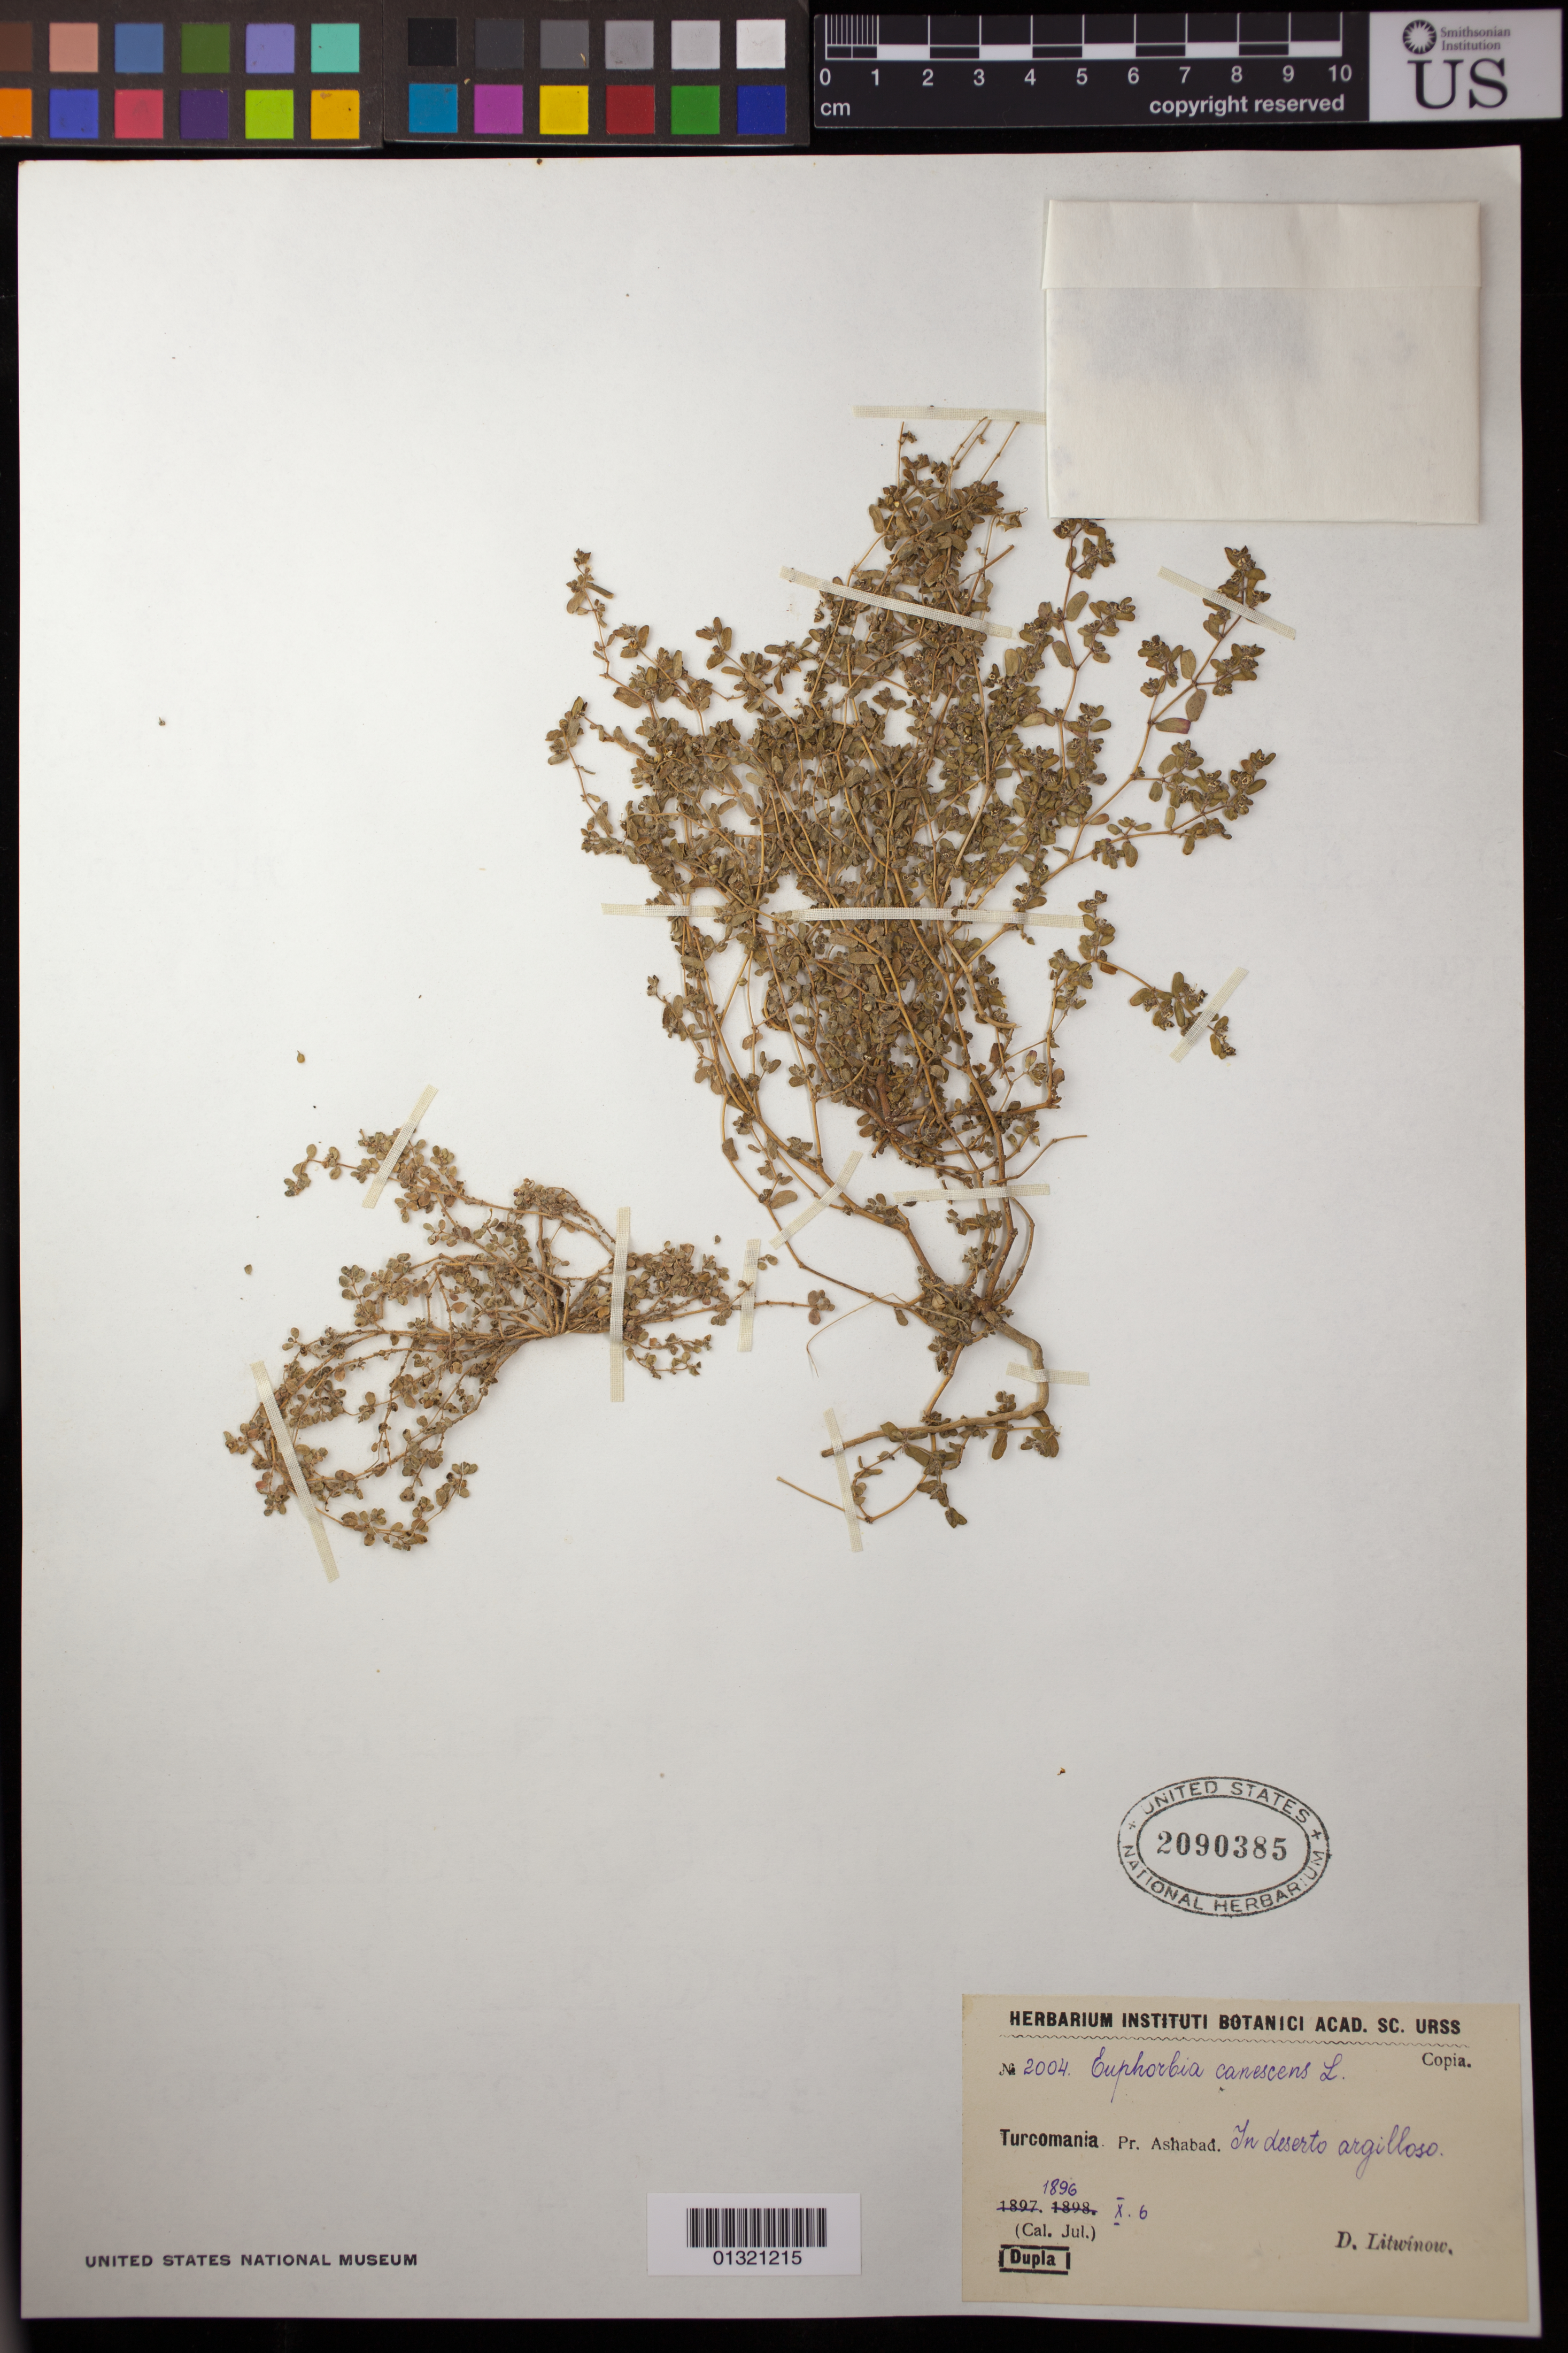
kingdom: Plantae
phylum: Tracheophyta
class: Magnoliopsida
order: Malpighiales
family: Euphorbiaceae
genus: Euphorbia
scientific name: Euphorbia chamaesyce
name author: L.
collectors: D. Litwinow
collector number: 2004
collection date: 1896-10-06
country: Turkmenistan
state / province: Ahal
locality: Ashabad [Ashgabat]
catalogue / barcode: US 2090385